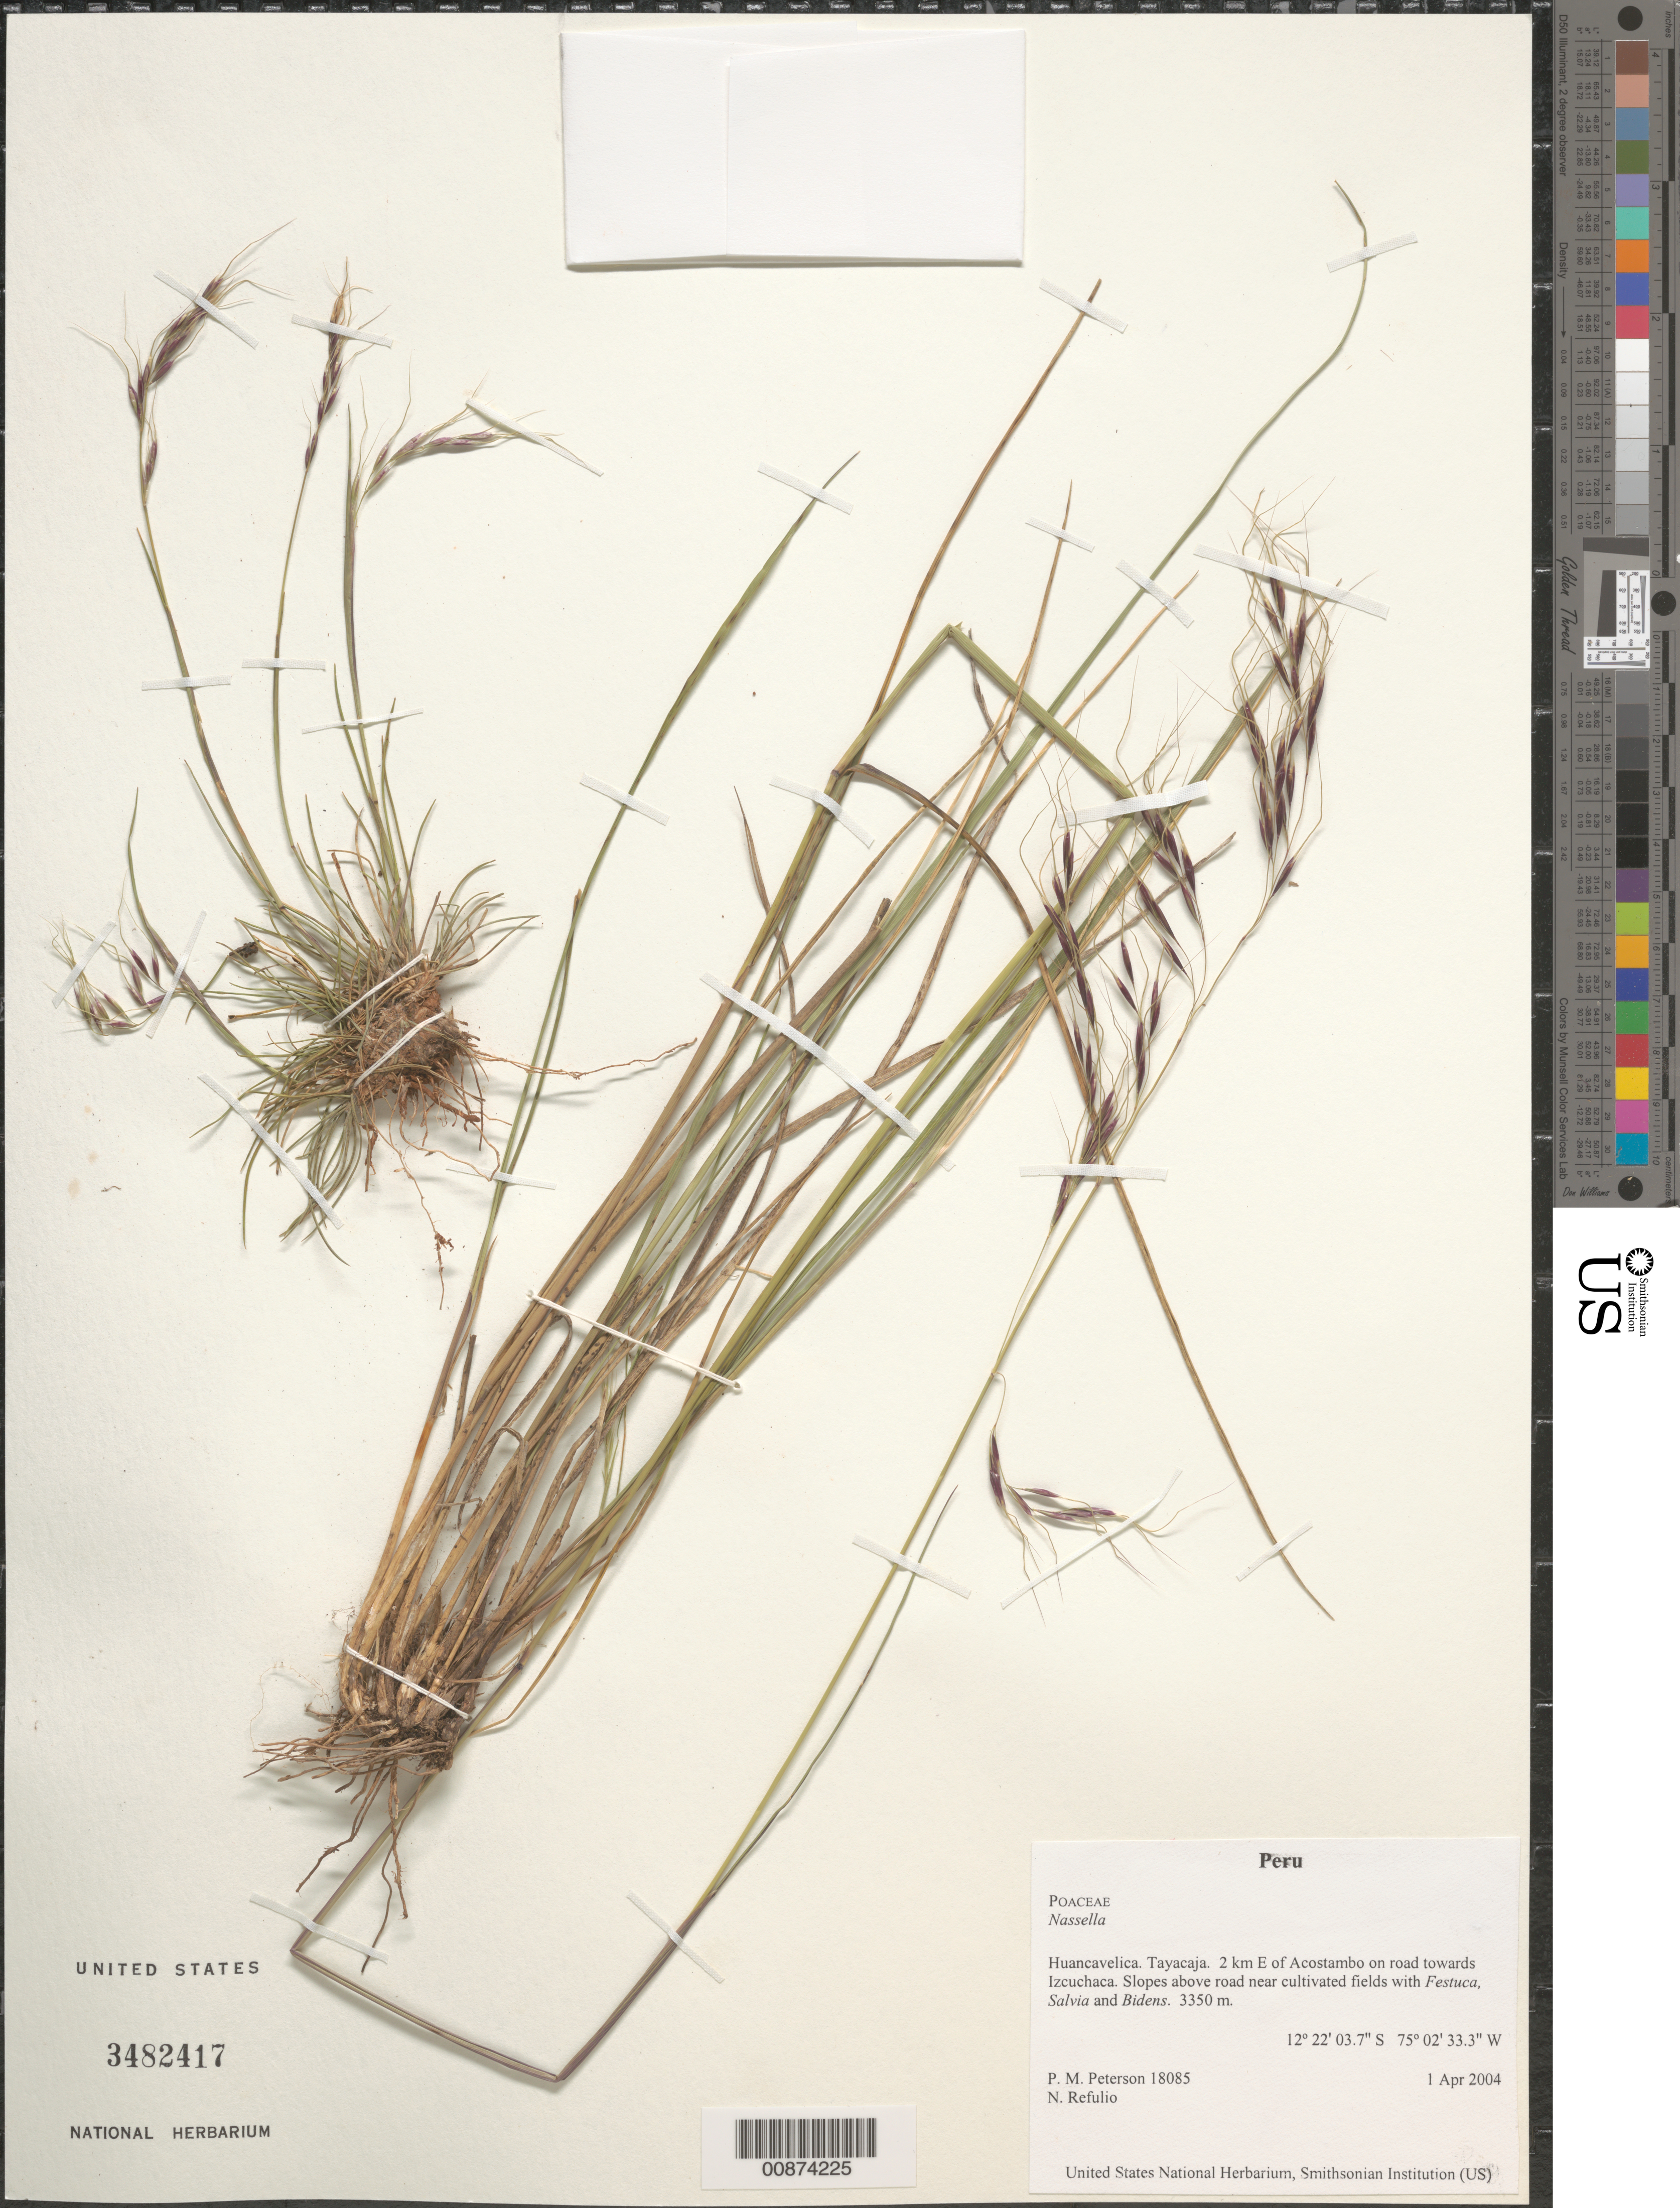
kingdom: Plantae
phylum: Tracheophyta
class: Liliopsida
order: Poales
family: Poaceae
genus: Nassella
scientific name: Nassella sp.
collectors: P. M. Peterson & N. Refulio-Rodríguez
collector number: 18085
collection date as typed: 01 Apr 2004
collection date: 2004-04-01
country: Peru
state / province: Huancavelica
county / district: Tayacaja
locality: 2 km E of Acostambo on road towards Izcuchaca. Slopes above road near cultivated fields with Festuca, Salvia and Bidens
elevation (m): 3350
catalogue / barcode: US 3482417